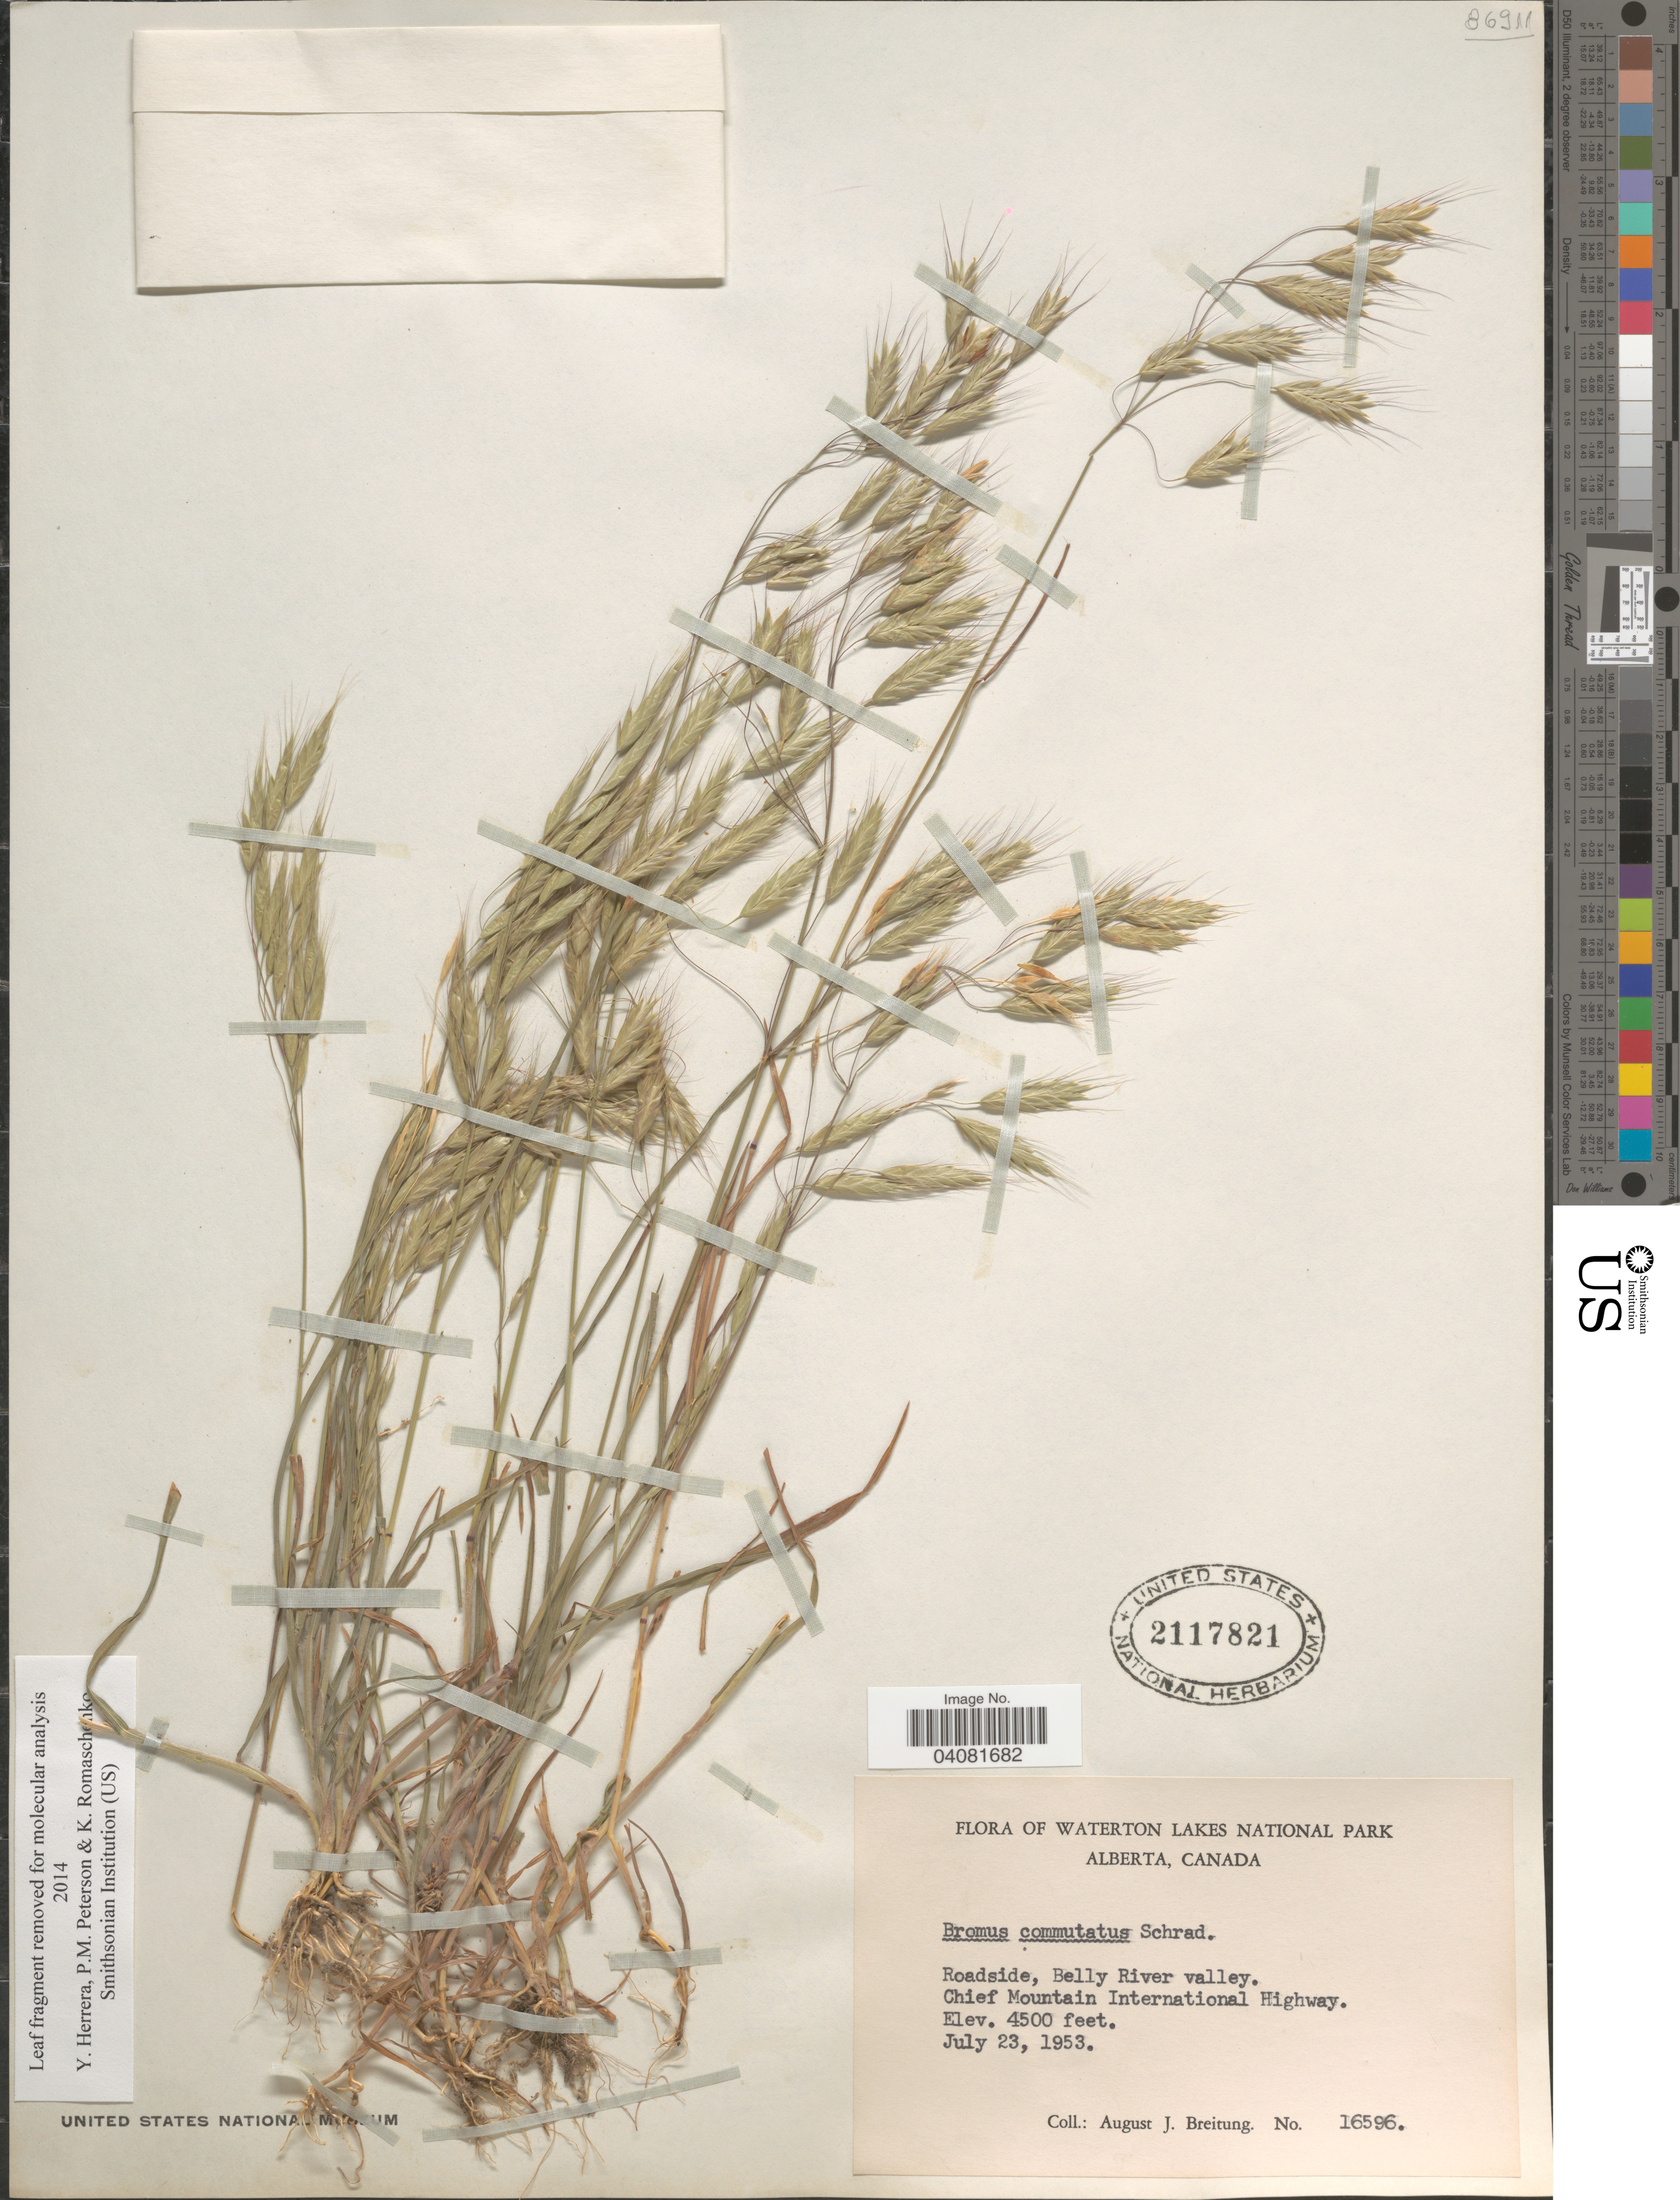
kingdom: Plantae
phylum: Tracheophyta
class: Liliopsida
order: Poales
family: Poaceae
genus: Bromus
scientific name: Bromus commutatus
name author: Schrad.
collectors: A. Breitung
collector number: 16596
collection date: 1953-07-23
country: Canada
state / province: Alberta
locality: Waterton Lakes National Park. Roadside, Belly River valley. Chief Mountain International Highway.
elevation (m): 1372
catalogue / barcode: US 2117821